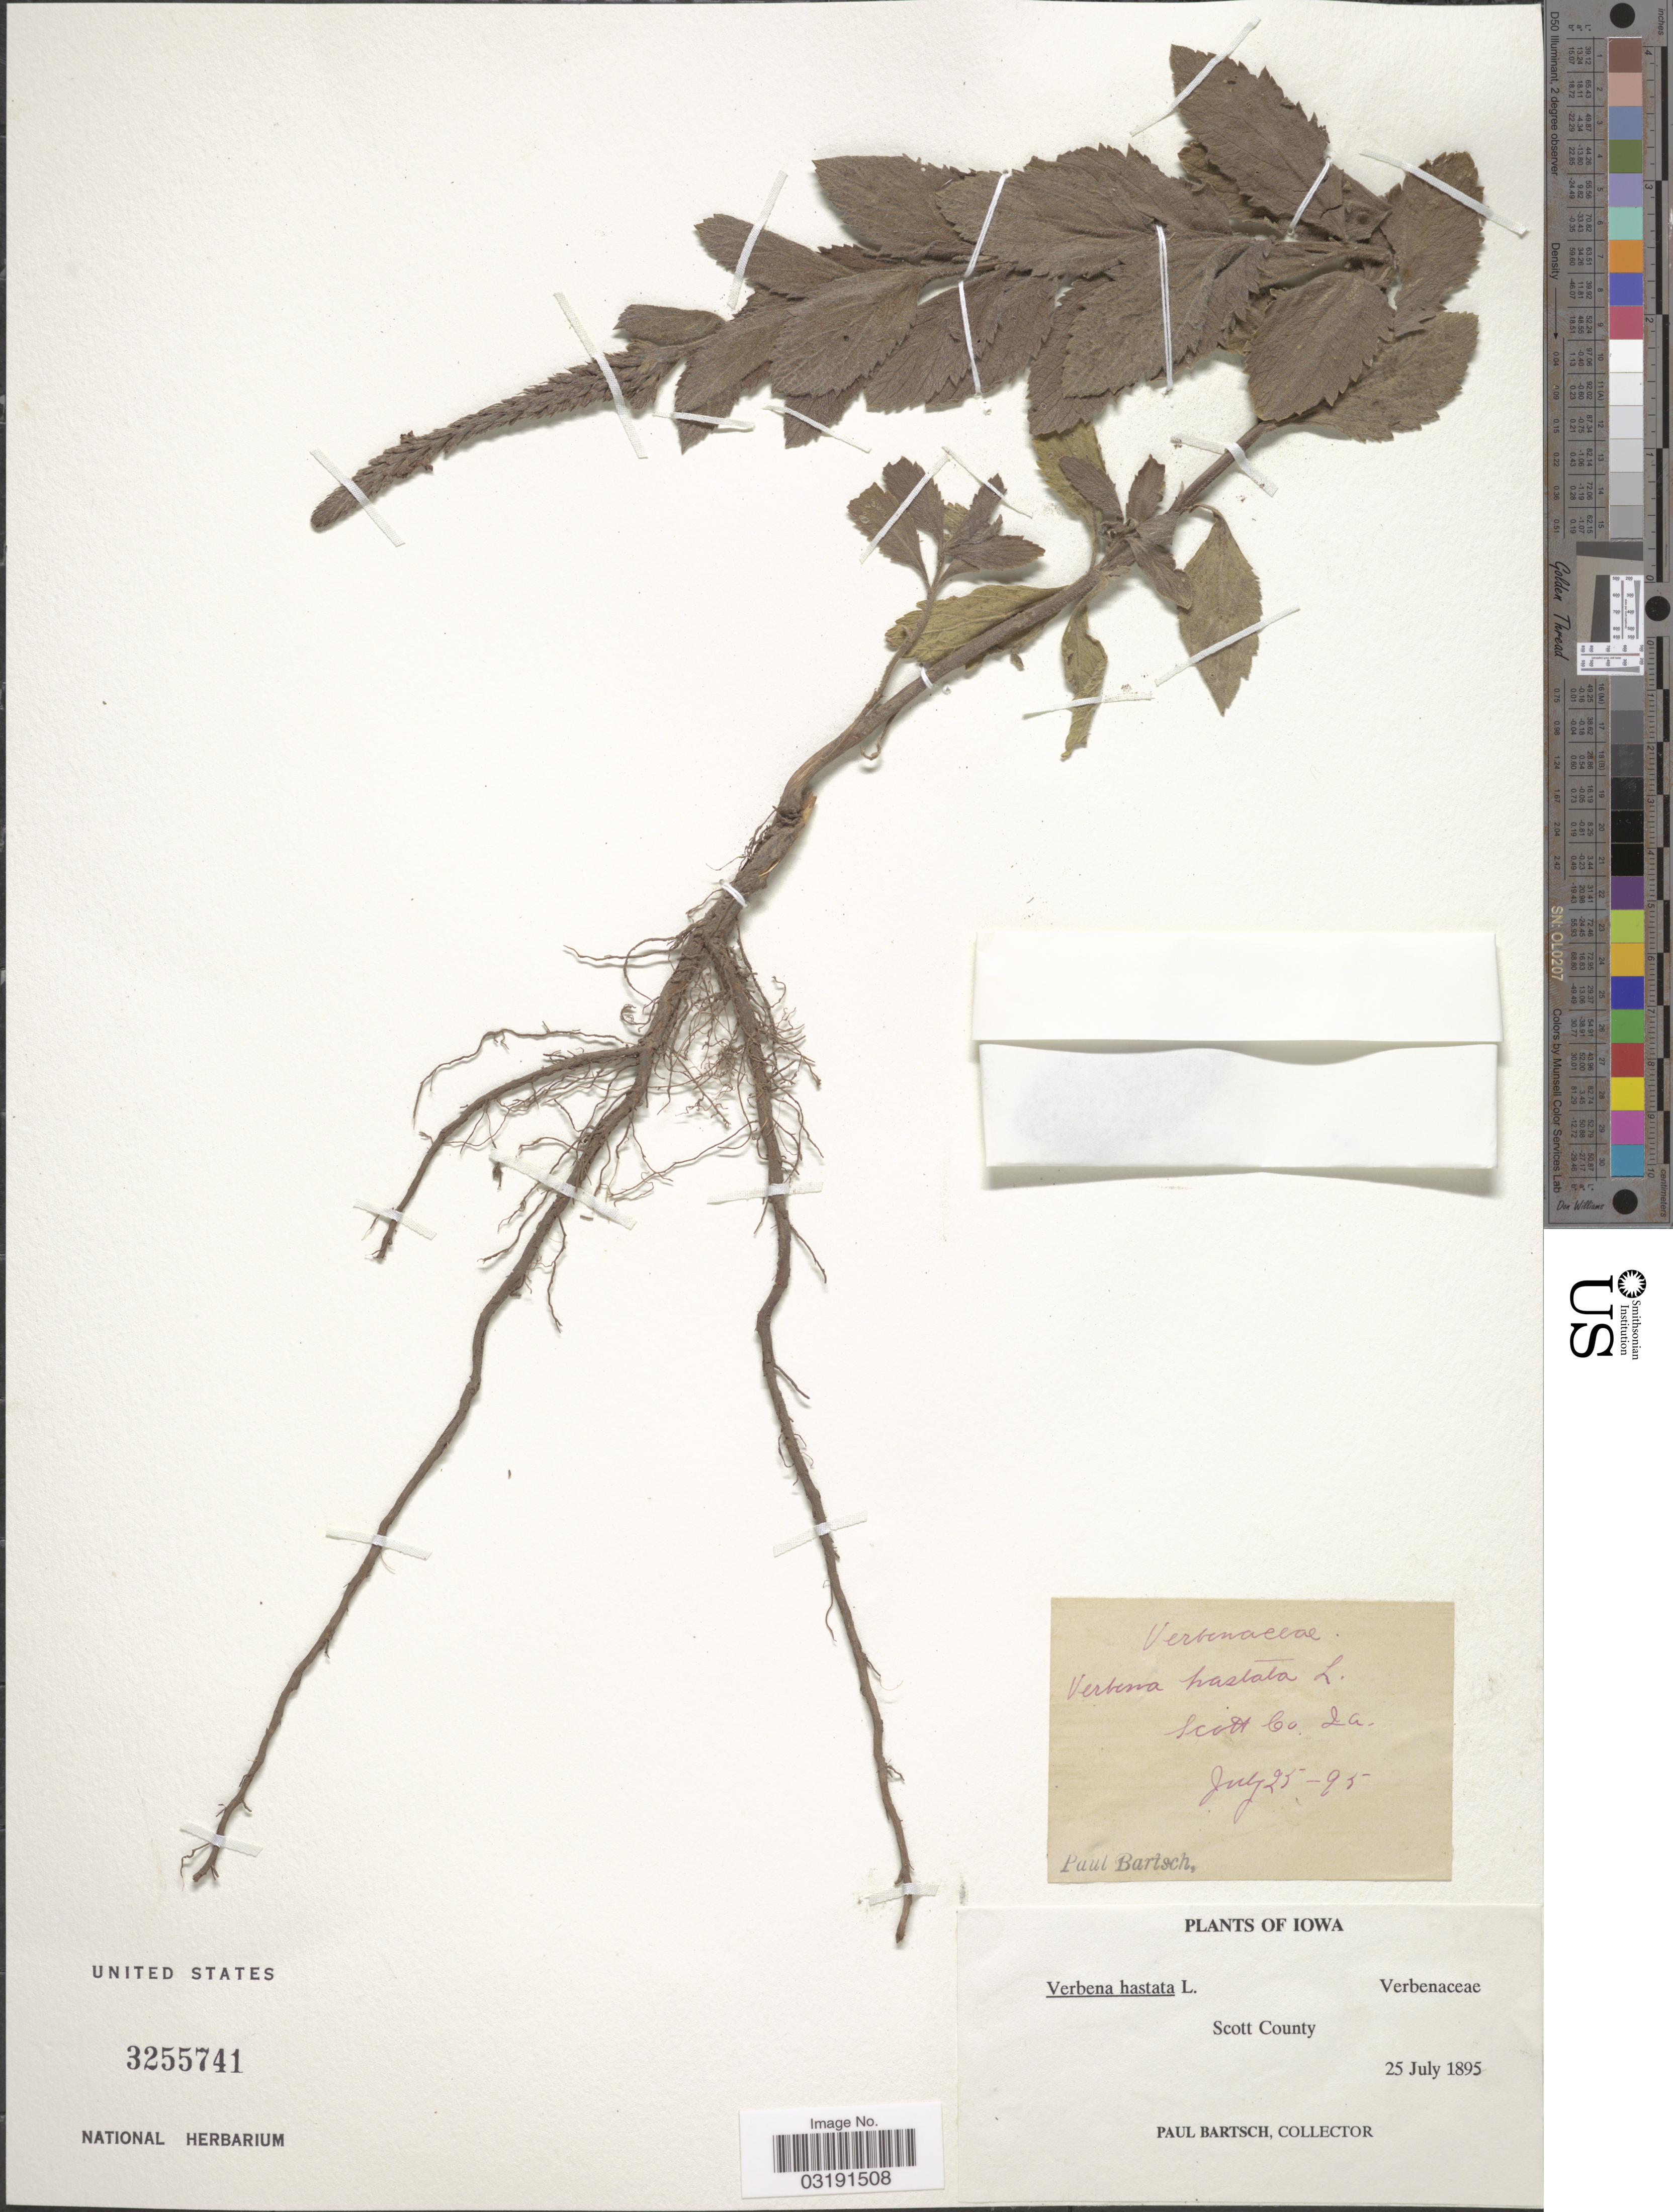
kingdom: Plantae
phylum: Tracheophyta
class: Magnoliopsida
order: Lamiales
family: Verbenaceae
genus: Verbena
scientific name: Verbena hastata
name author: L.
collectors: P. Bartsch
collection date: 1895-07-25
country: United States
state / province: Iowa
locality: Scott County.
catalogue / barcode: US 3255741